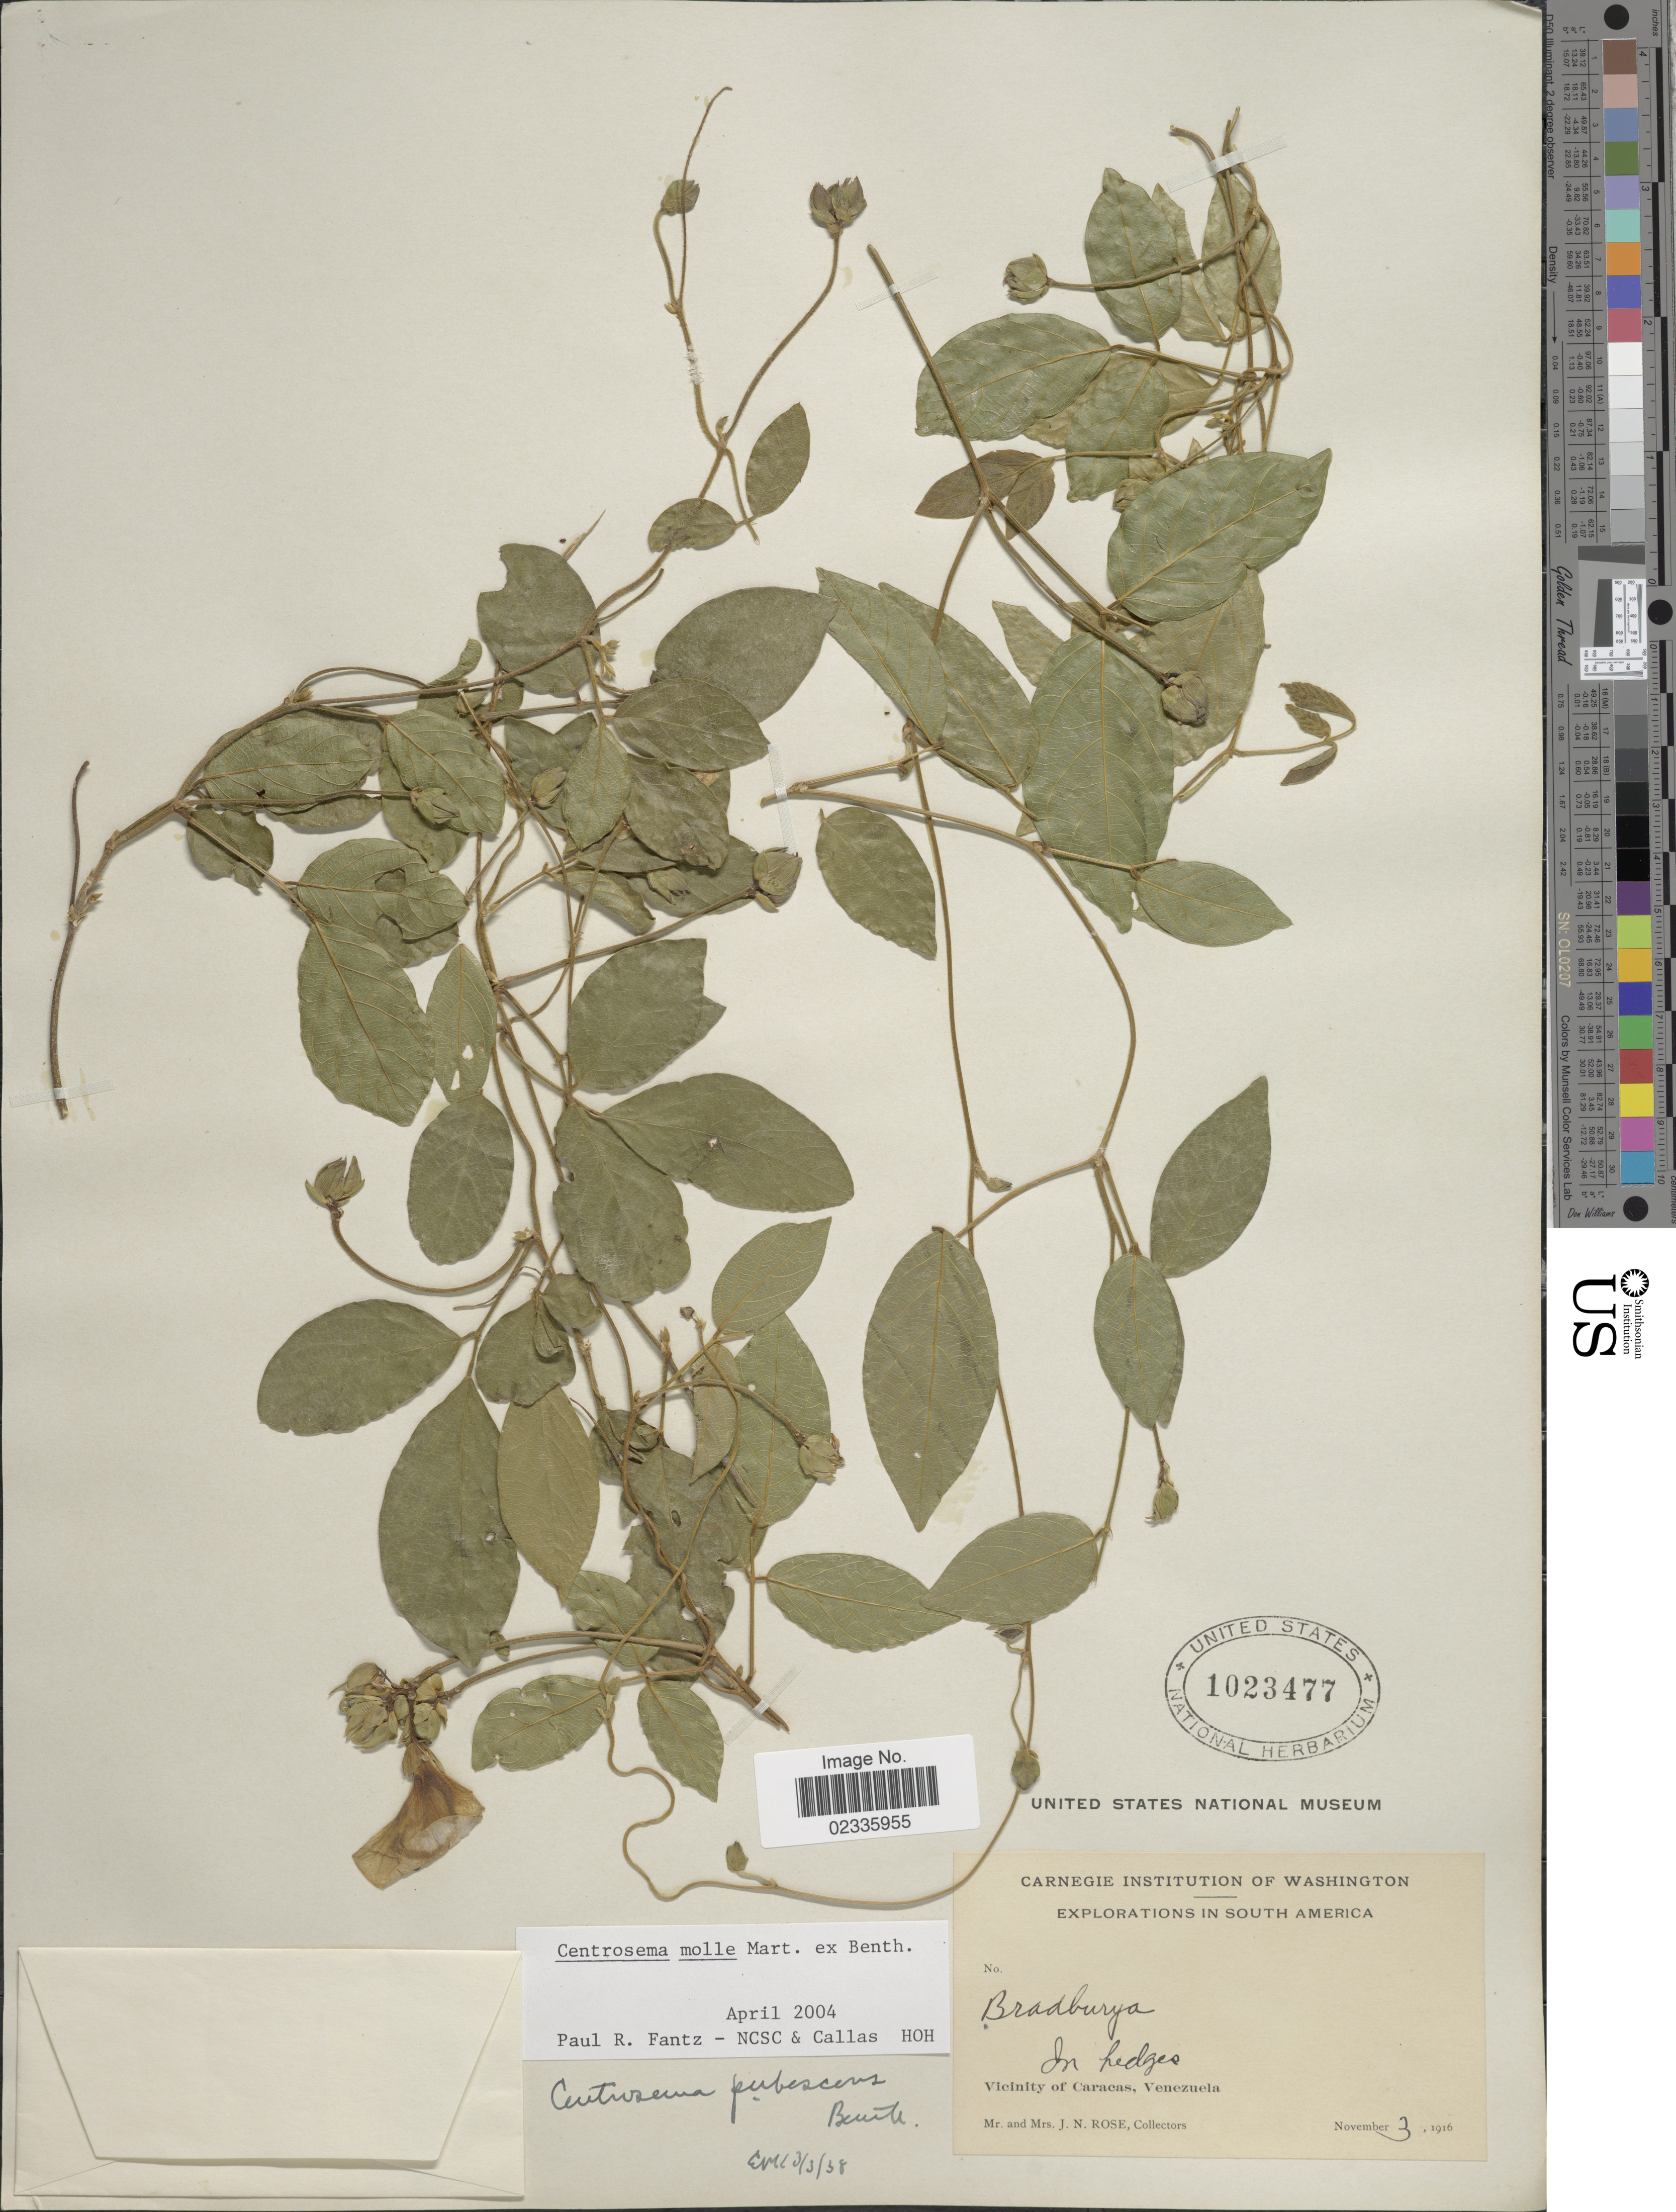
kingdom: Plantae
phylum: Tracheophyta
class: Magnoliopsida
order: Fabales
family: Fabaceae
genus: Centrosema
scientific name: Centrosema molle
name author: Mart. ex Benth.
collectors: J. N. Rose & L. B. Rose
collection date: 1916-11-03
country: Venezuela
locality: Vicinity of Caracas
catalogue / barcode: US 1023477